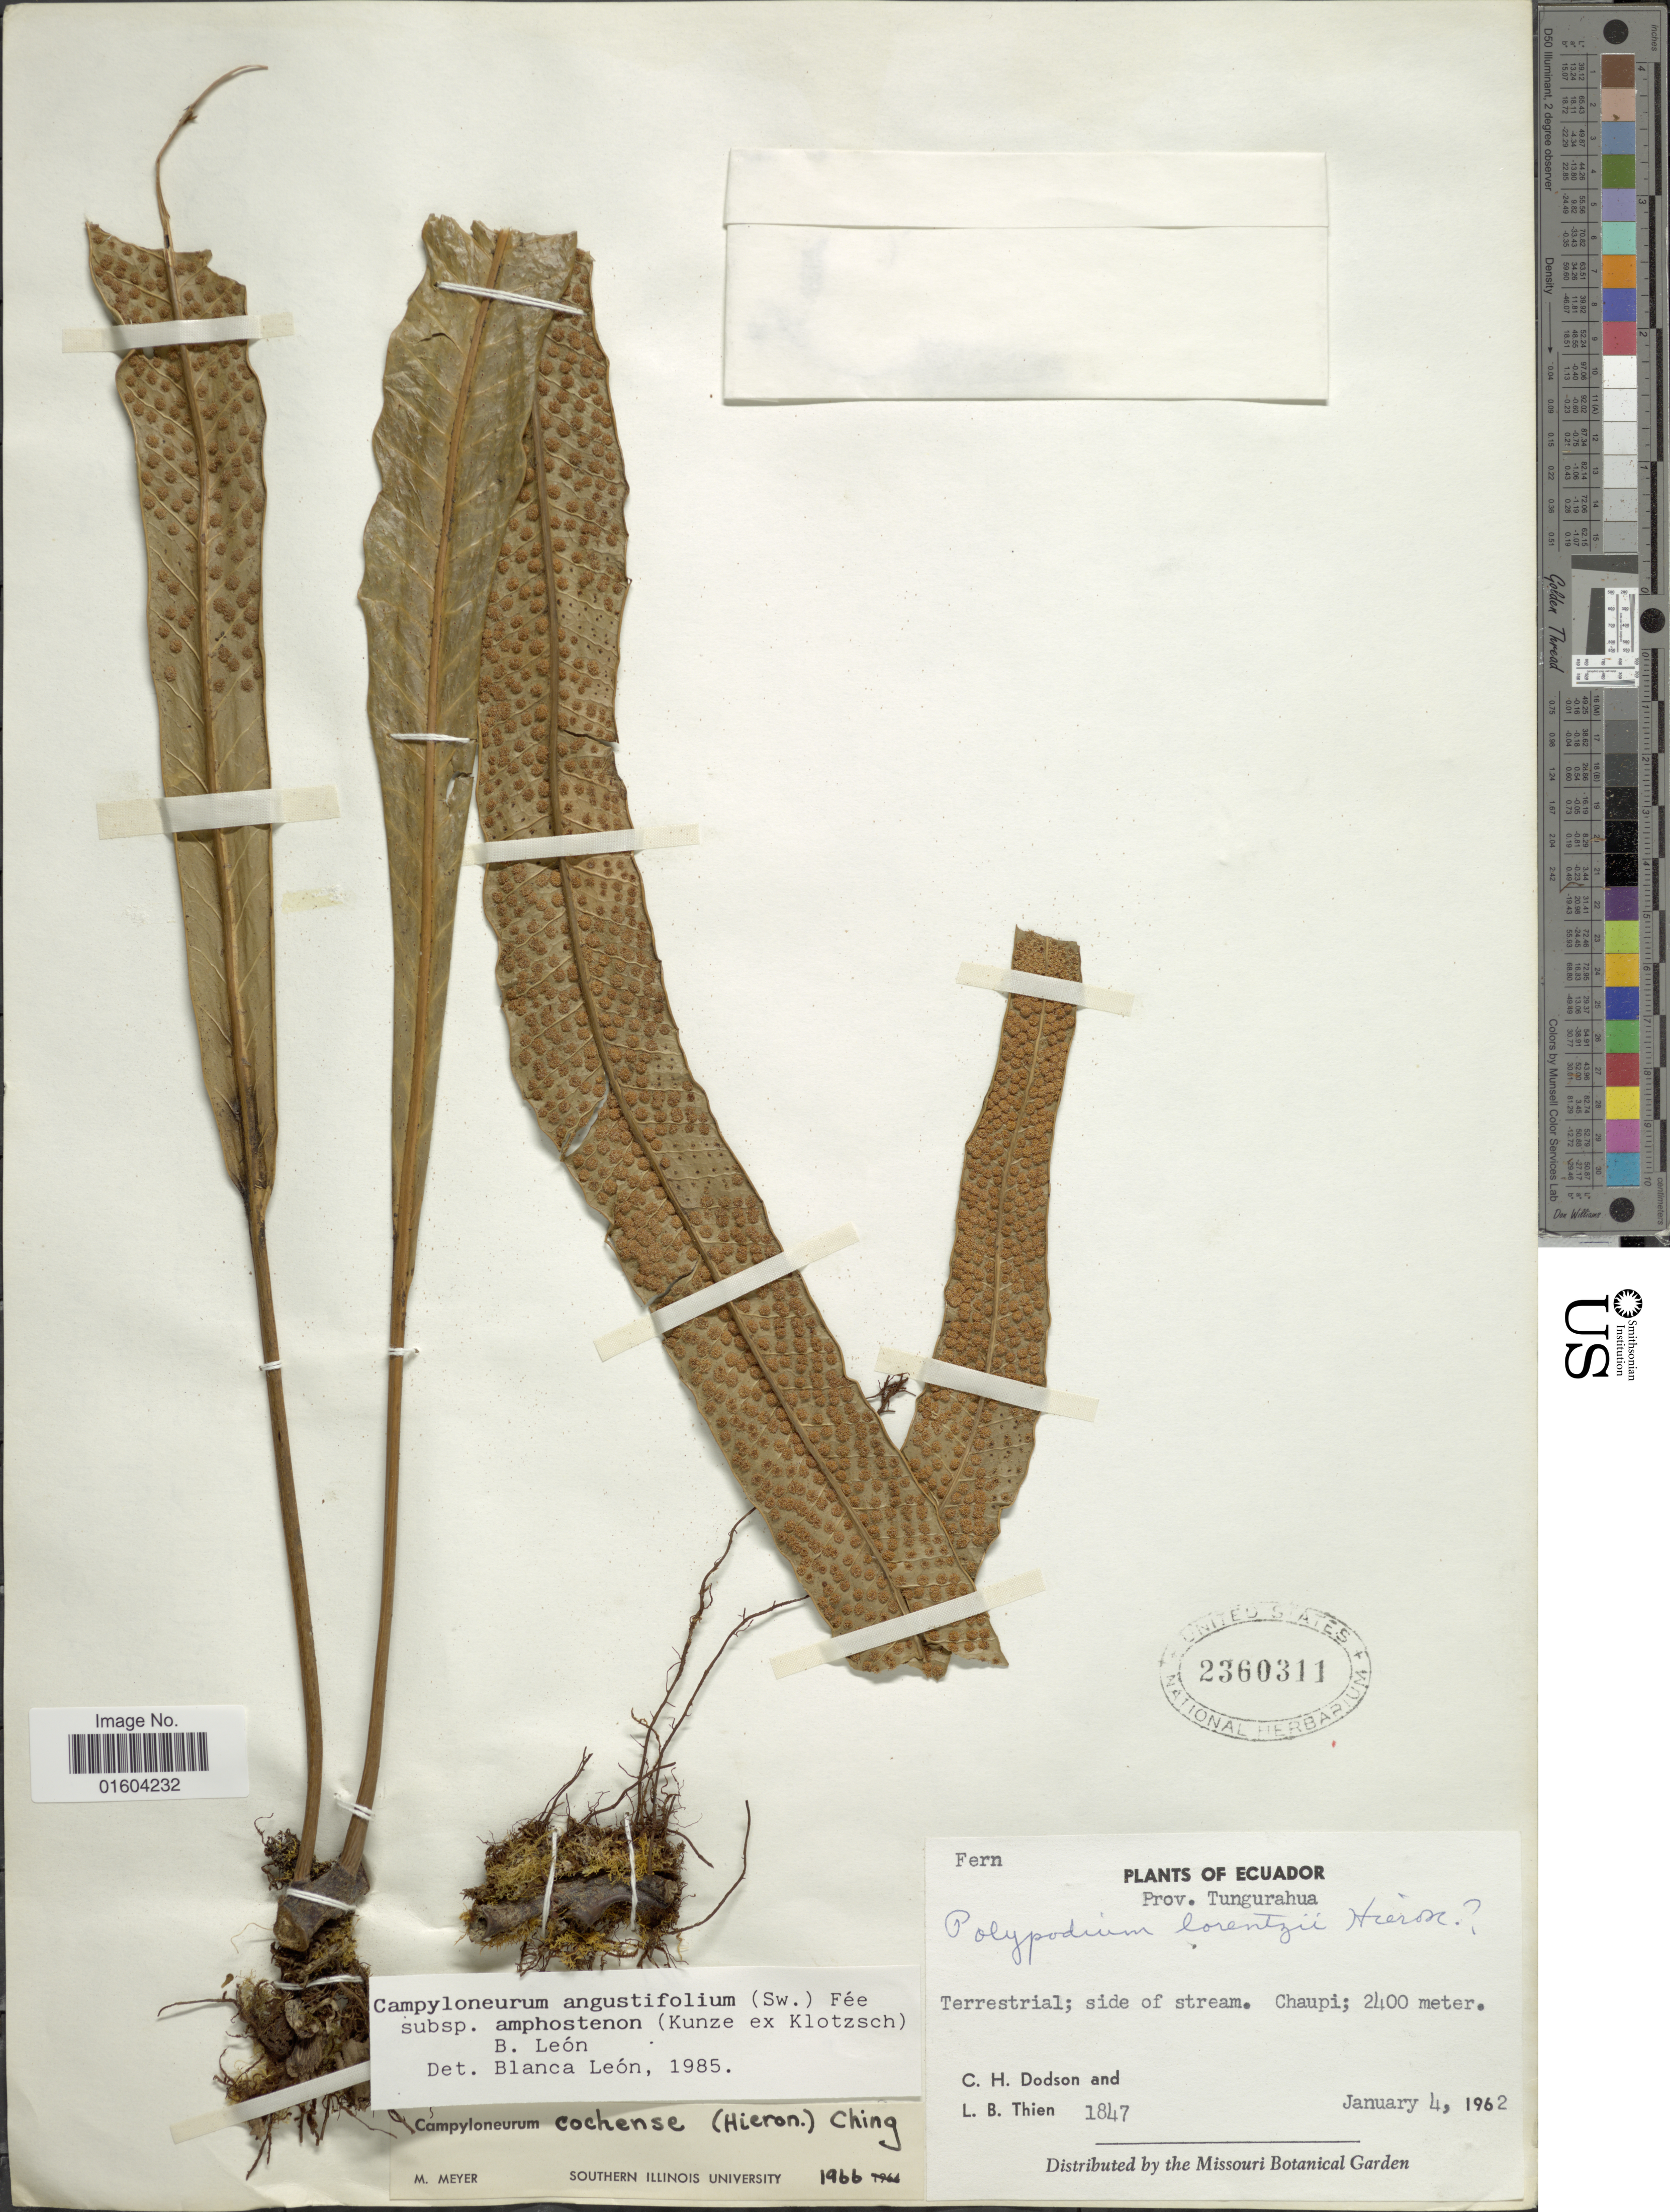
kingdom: Plantae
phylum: Tracheophyta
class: Polypodiopsida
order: Polypodiales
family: Polypodiaceae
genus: Campyloneurum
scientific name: Campyloneurum cochense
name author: (Hieron.) Ching & Farw.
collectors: C. H. Dodson & L. Thien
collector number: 1847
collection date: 1962-01-04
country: Ecuador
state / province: Tungurahua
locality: Ecuador, Prov. Tungurahua. Chaupi.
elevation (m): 2400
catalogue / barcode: US 2360311